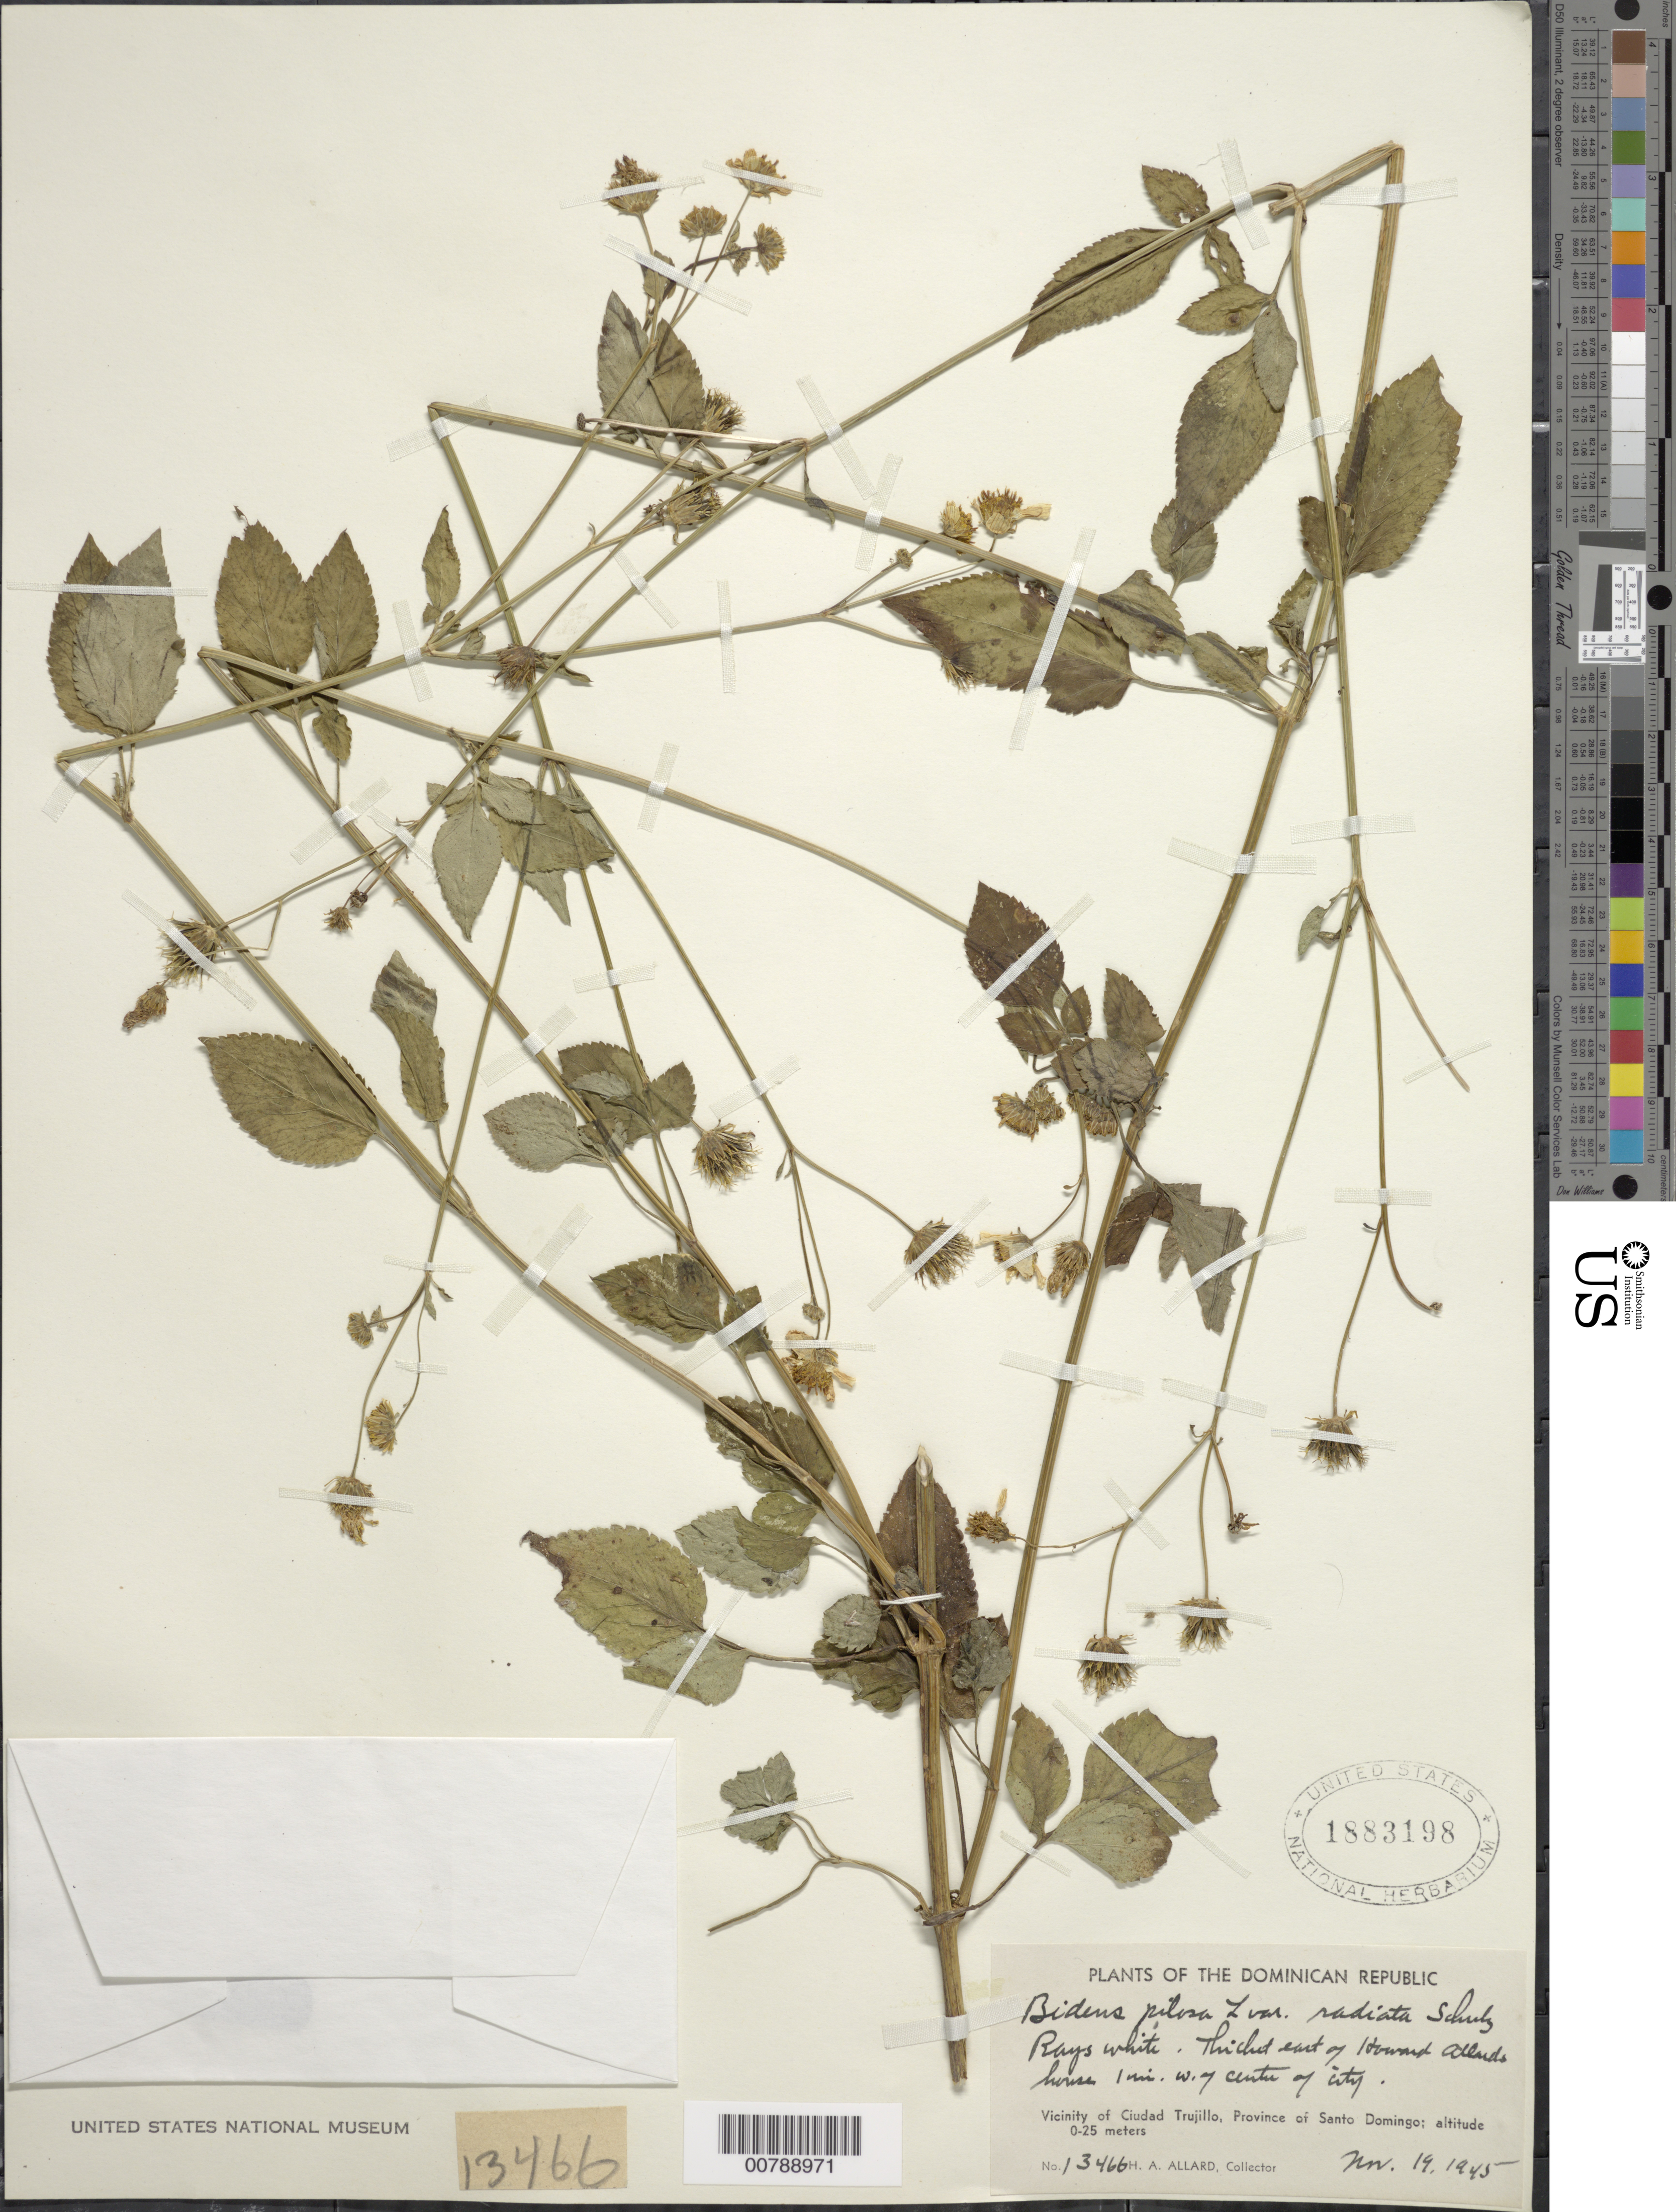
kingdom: Plantae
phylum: Tracheophyta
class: Magnoliopsida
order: Asterales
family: Asteraceae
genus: Bidens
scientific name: Bidens alba var. radiata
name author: (Sch. Bip.) R.E. Ballard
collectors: H. A. Allard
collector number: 13466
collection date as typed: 19 Nov 1945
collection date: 1945-11-19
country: Dominican Republic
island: Hispaniola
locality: Vicinity of Ciudad Trujillo, Province of Santo Domingo. Thicket east of Howard Allan's home, 1 mi W of center of city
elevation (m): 0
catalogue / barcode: US 1883198